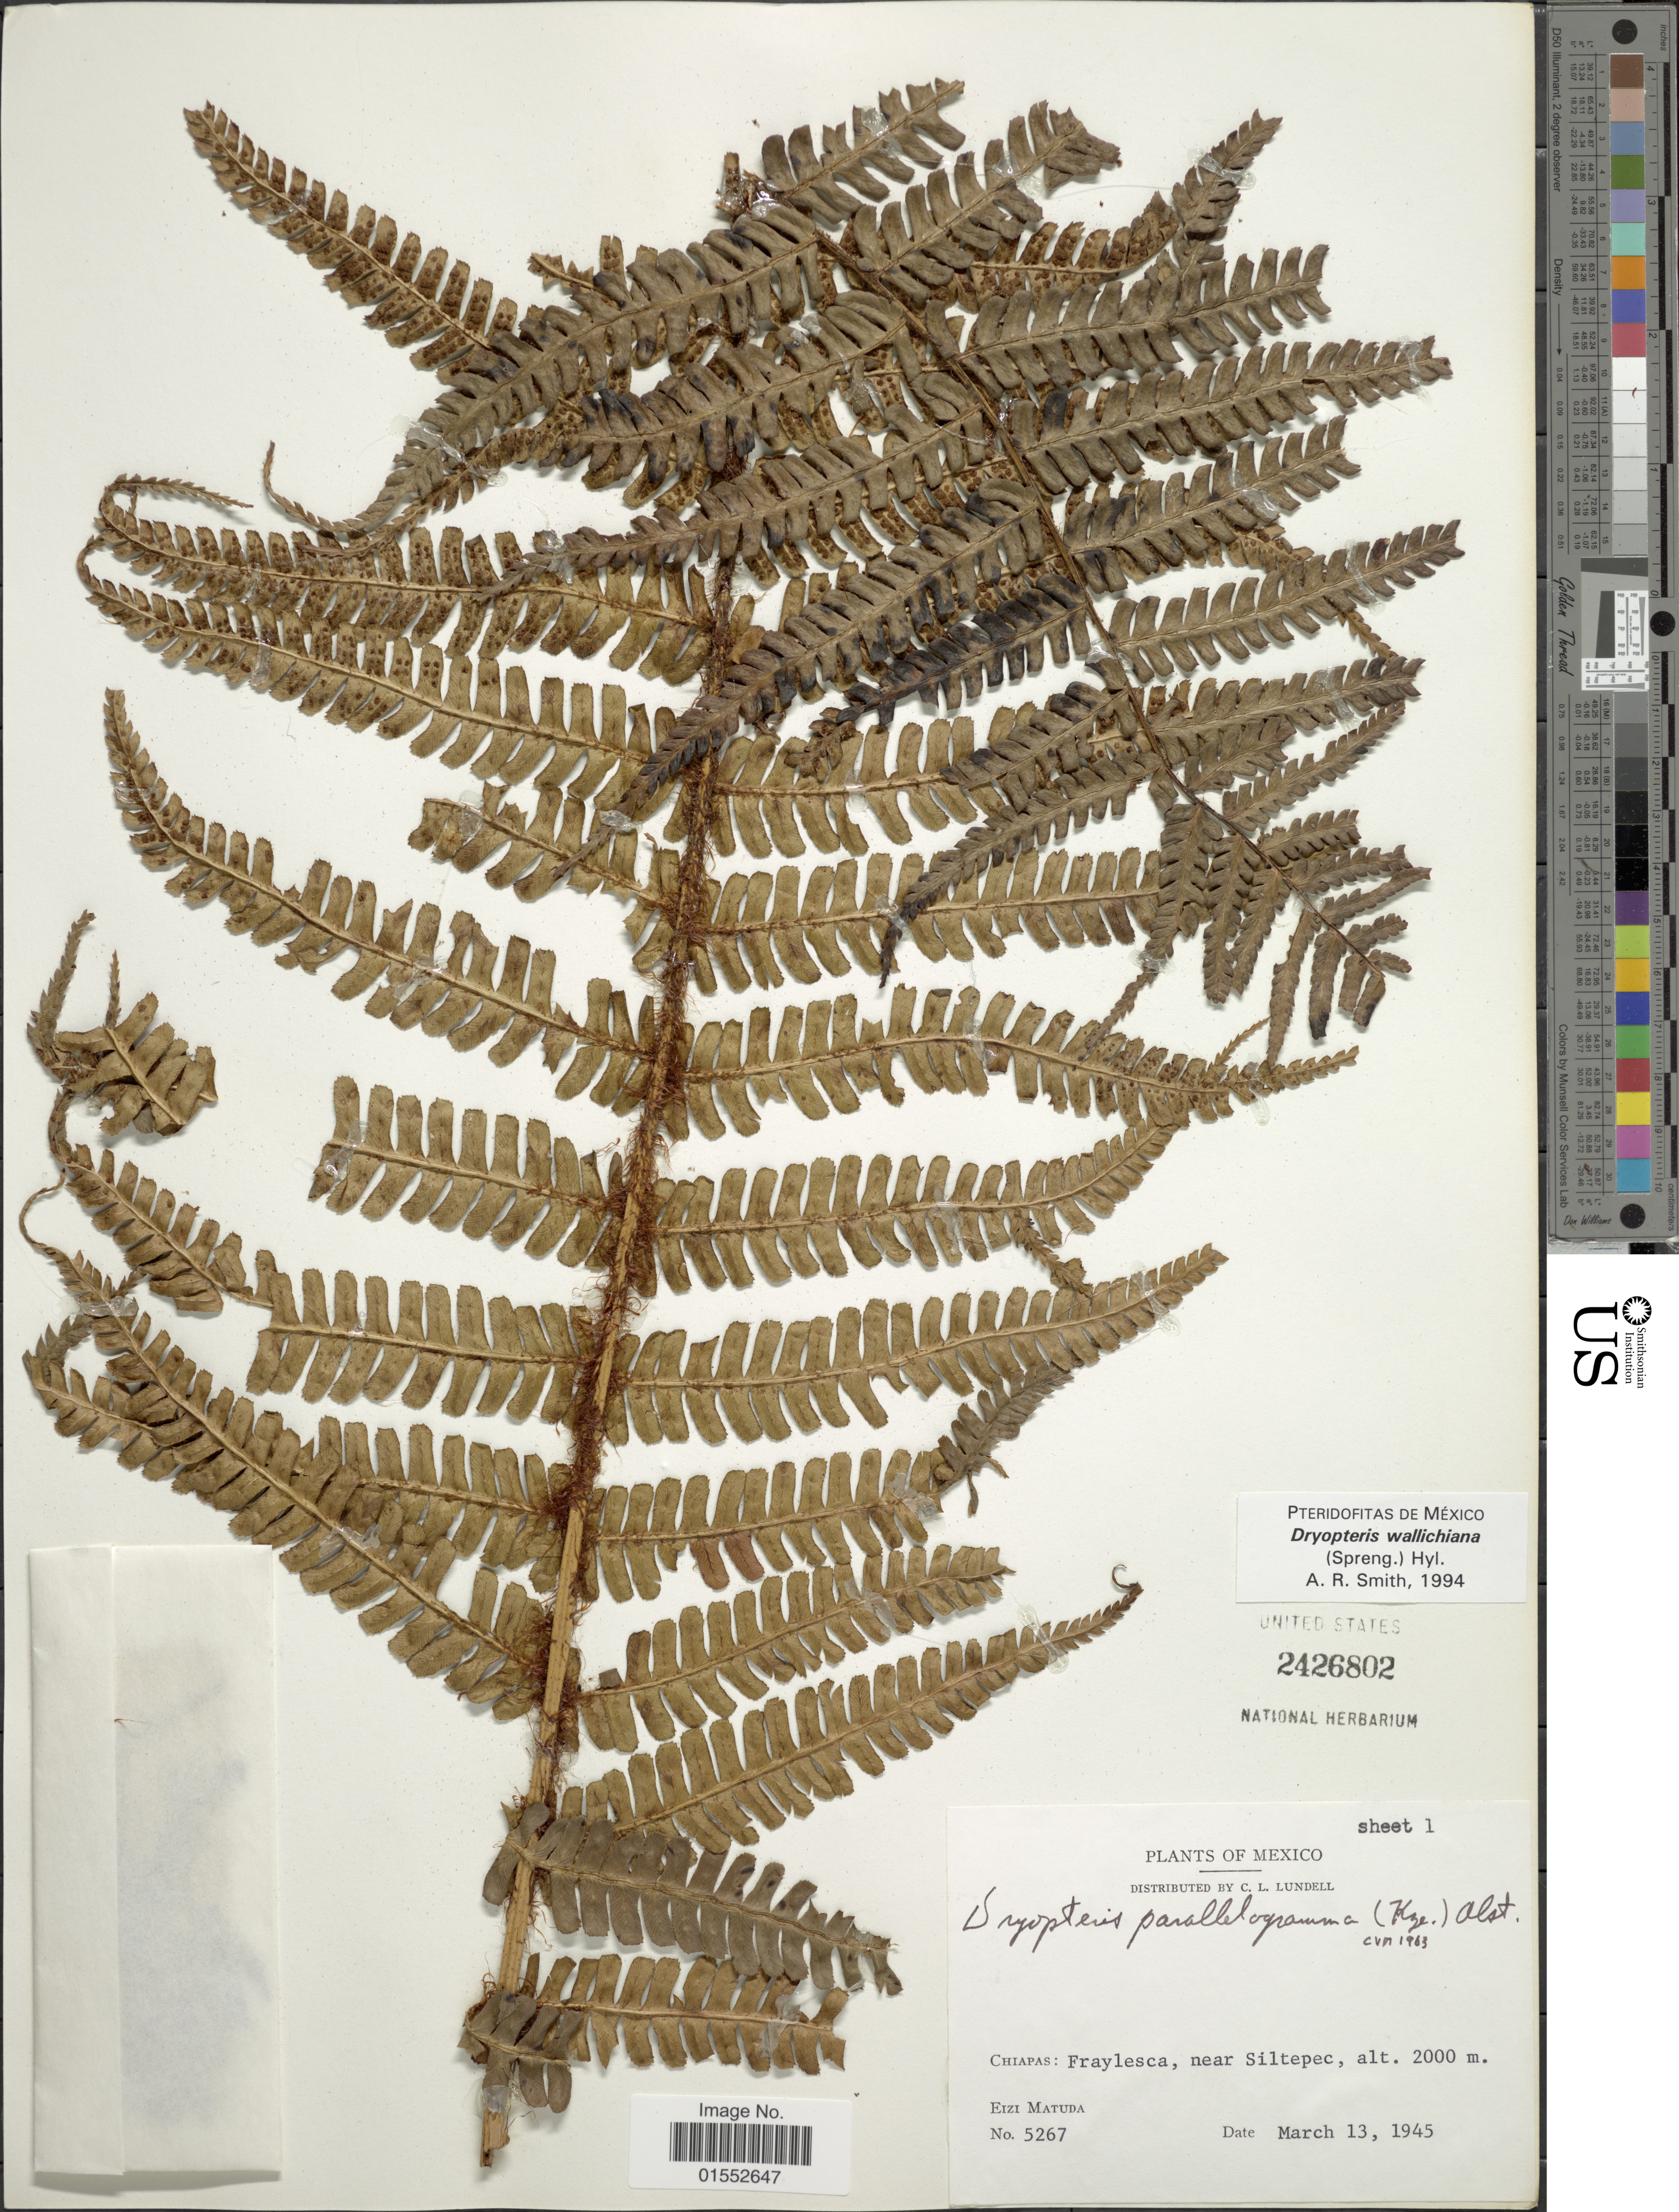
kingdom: Plantae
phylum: Tracheophyta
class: Polypodiopsida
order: Polypodiales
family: Dryopteridaceae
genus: Dryopteris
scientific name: Dryopteris wallichiana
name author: (Spreng.) Hyl.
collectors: E. Matuda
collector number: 5267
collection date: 1945-03-13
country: Mexico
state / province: Chiapas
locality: Fraylesca, near Siltepec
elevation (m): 2000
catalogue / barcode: US 2426802